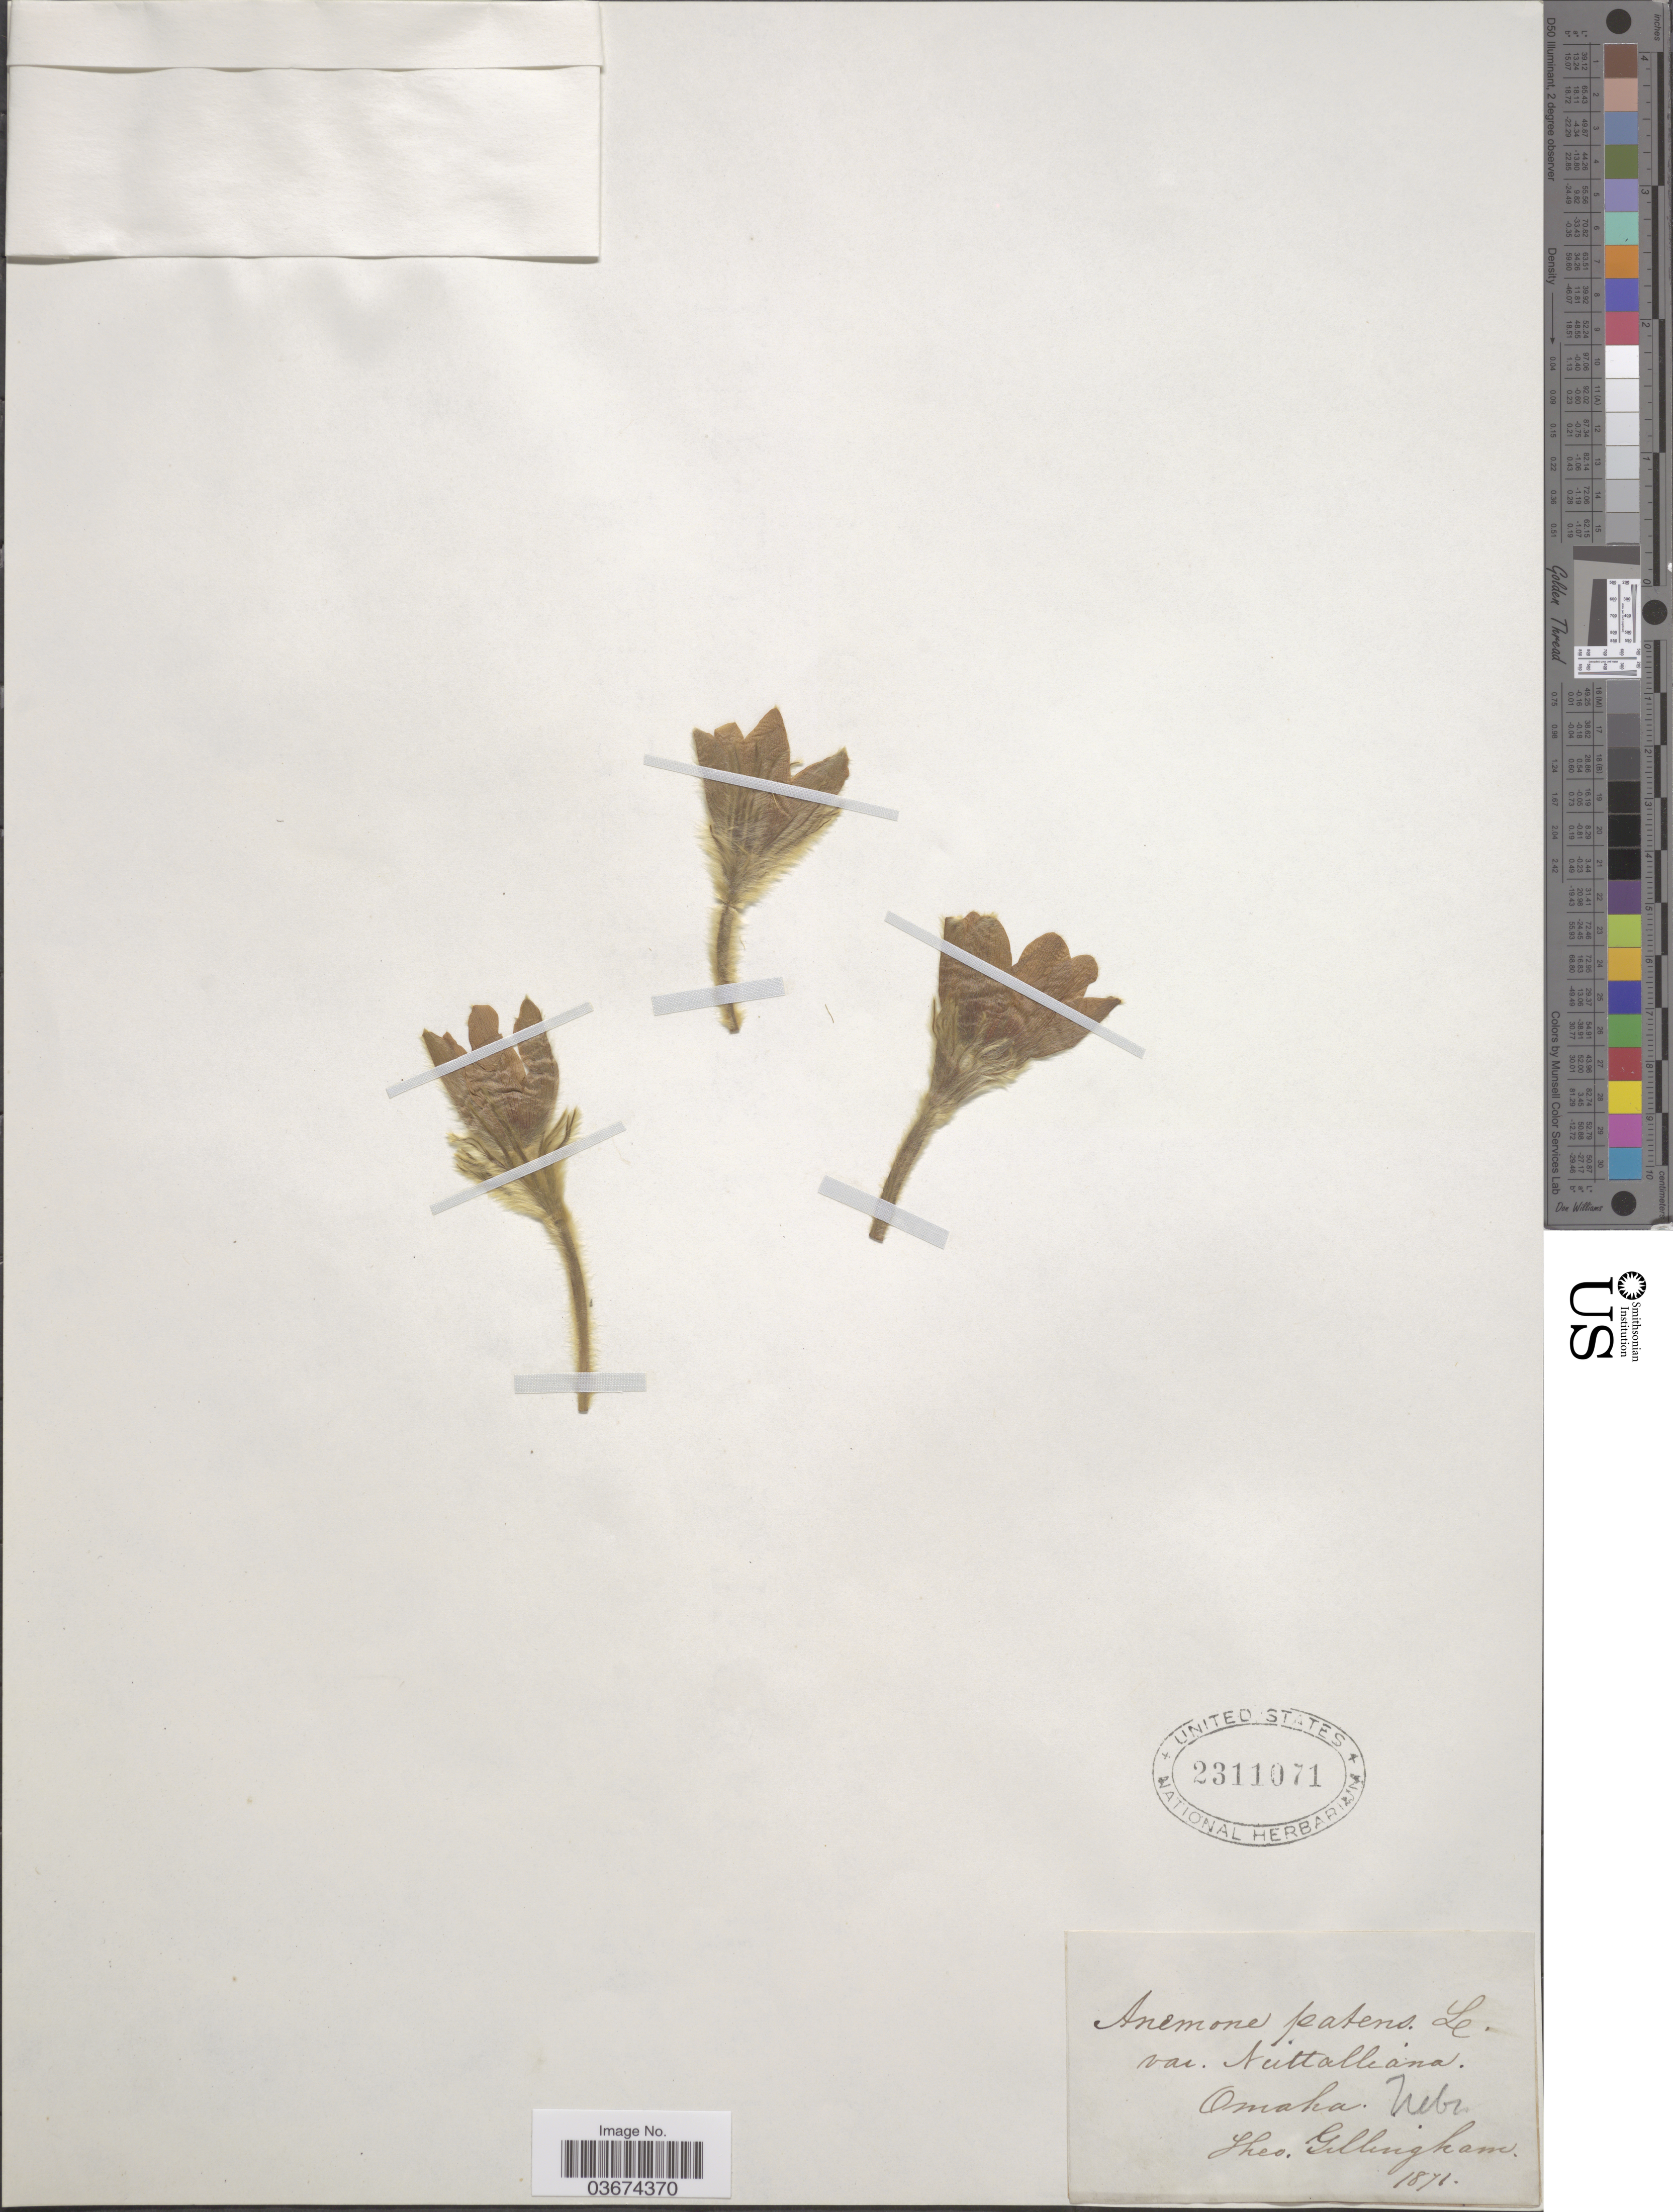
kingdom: Plantae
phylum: Tracheophyta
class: Magnoliopsida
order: Ranunculales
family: Ranunculaceae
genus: Pulsatilla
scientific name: Pulsatilla nuttalliana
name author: (DC.) Bercht. & J. Presl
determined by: Strong, Mark T., (BOT), Smithsonian Institution - National Museum of Natural History (UNITED STATES)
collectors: T. Gillingham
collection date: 1871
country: United States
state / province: Nebraska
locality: Omaha.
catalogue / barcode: US 2311071